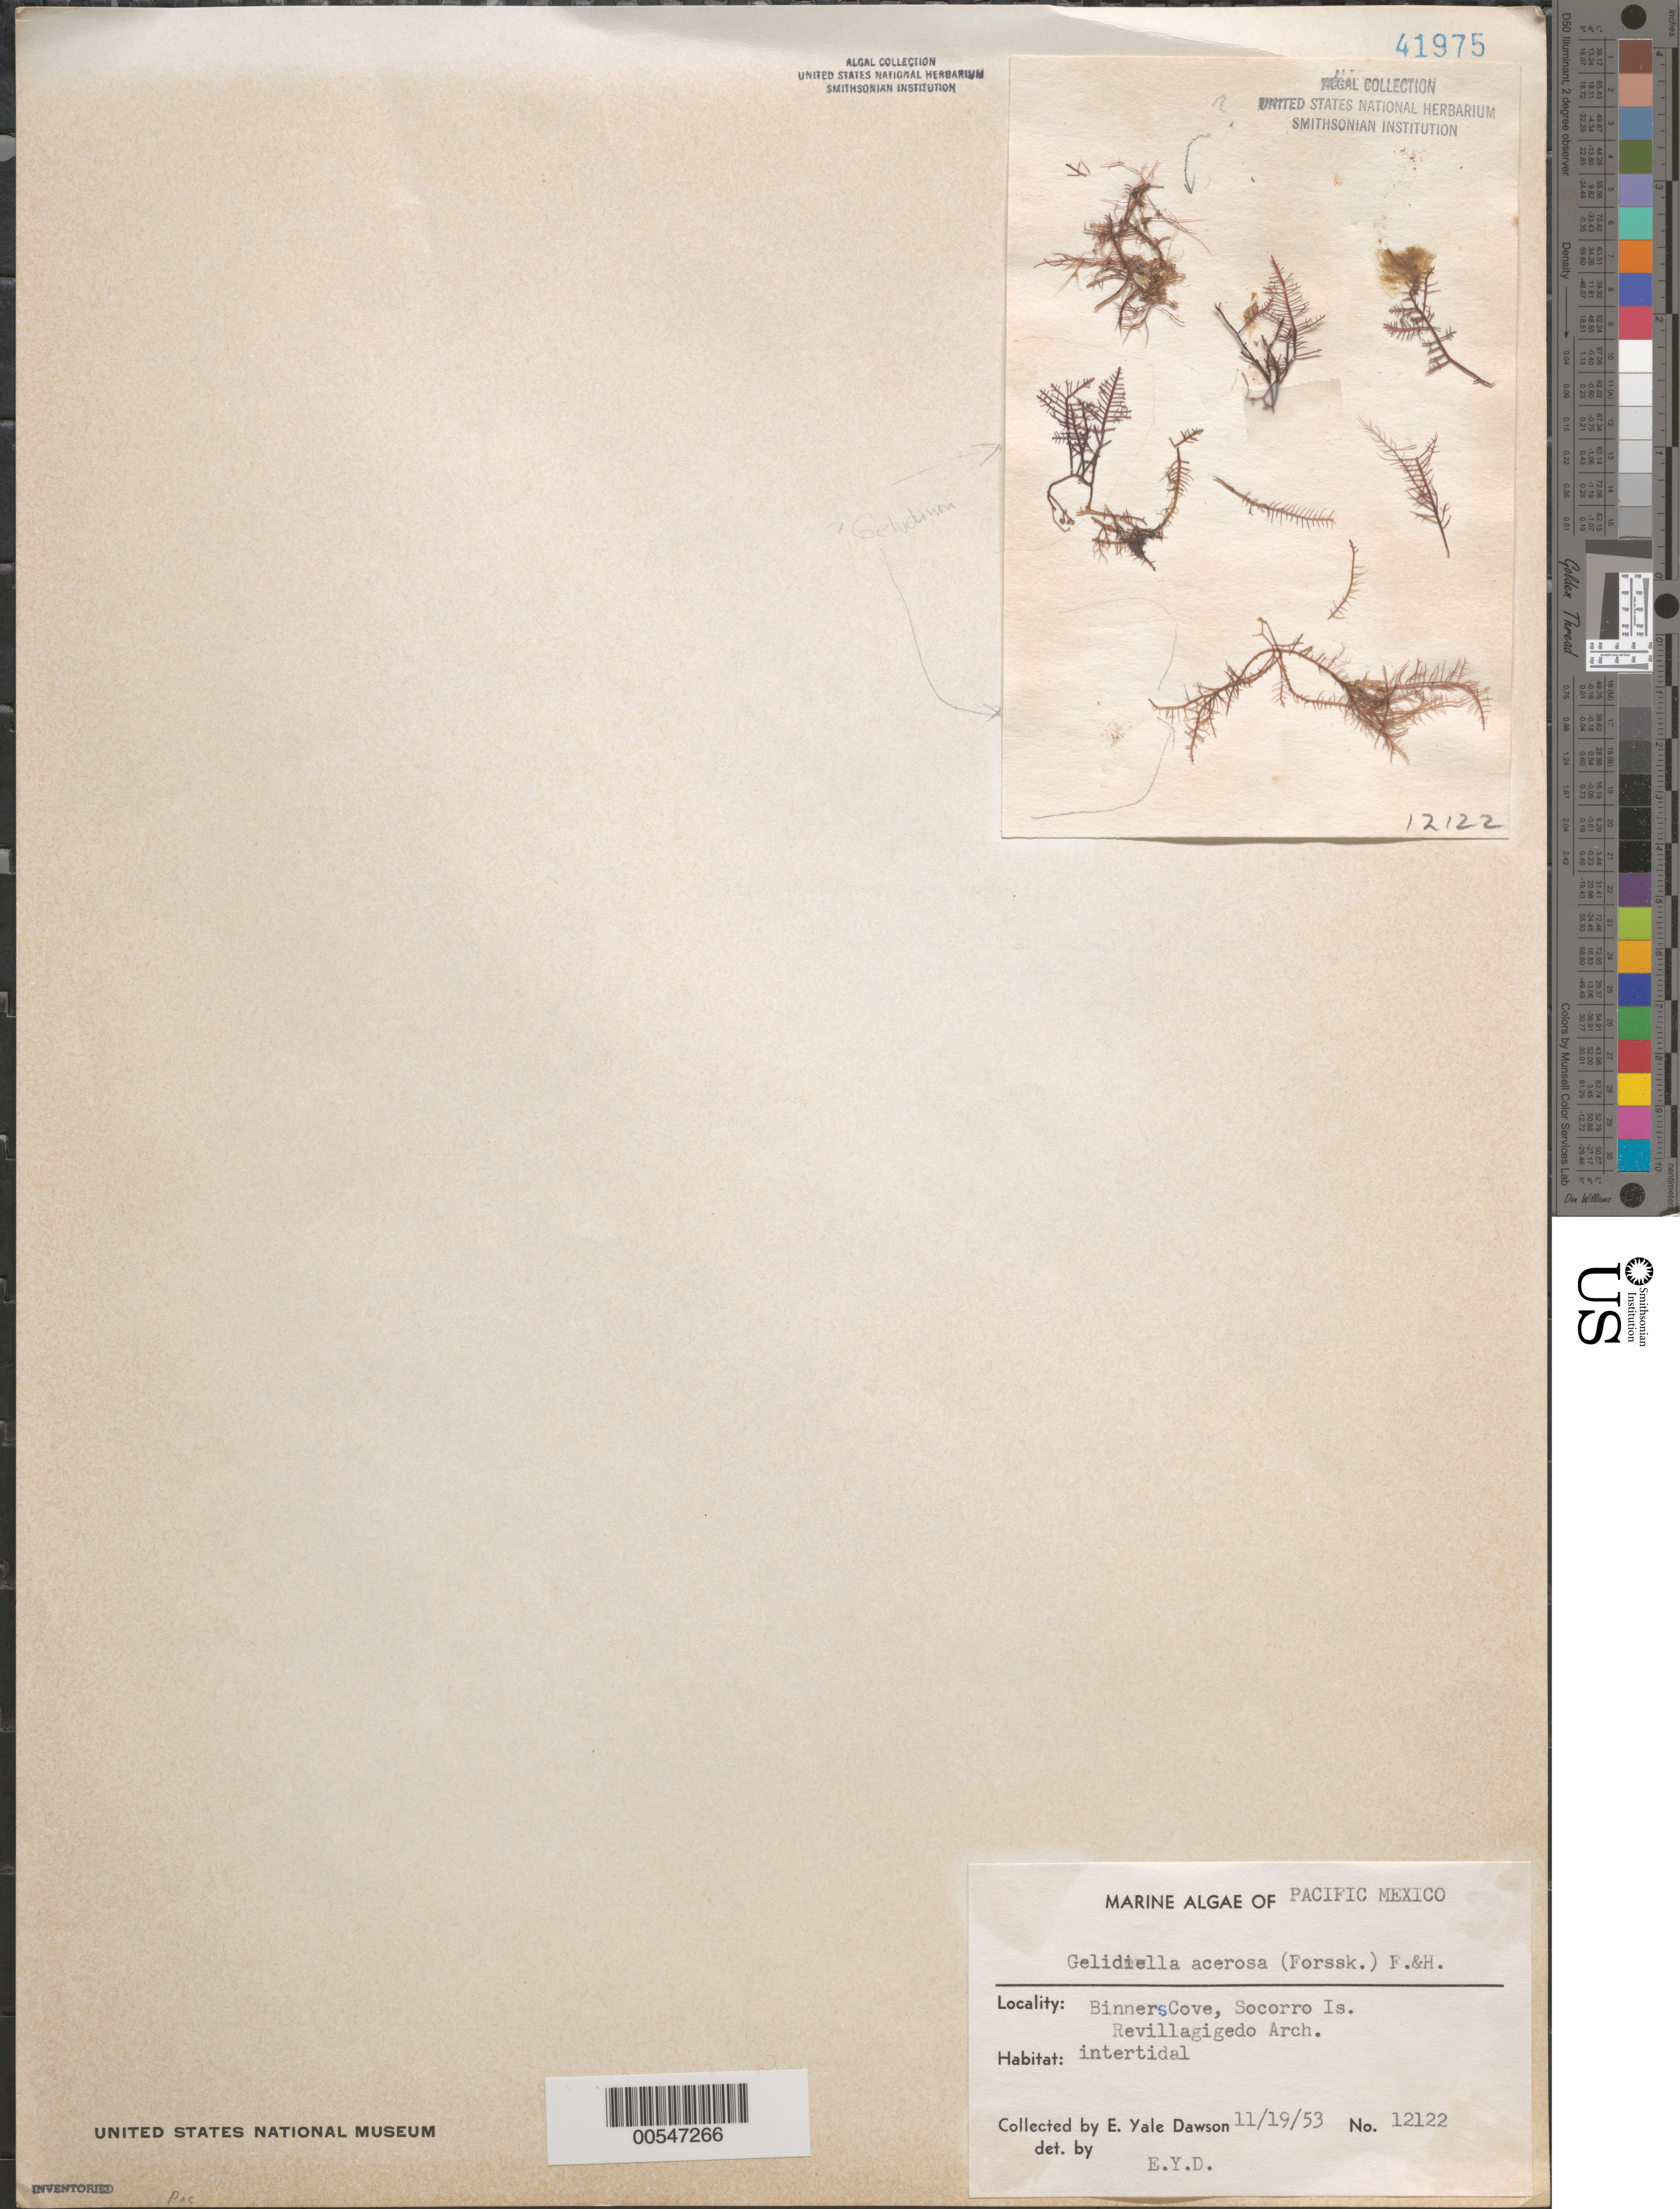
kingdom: Plantae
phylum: Rhodophyta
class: Florideophyceae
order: Gelidiales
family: Gelidiellaceae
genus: Gelidiella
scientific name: Gelidiella acerosa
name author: (Forssk.) Feldmann & G. Hamel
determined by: Dawson, E. Y.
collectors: E. Y. Dawson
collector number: EYD 12122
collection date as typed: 19 Nov 1953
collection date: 1953-11-19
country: Mexico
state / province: Colima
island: Isla Socorro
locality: Binners Cove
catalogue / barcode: US 41975